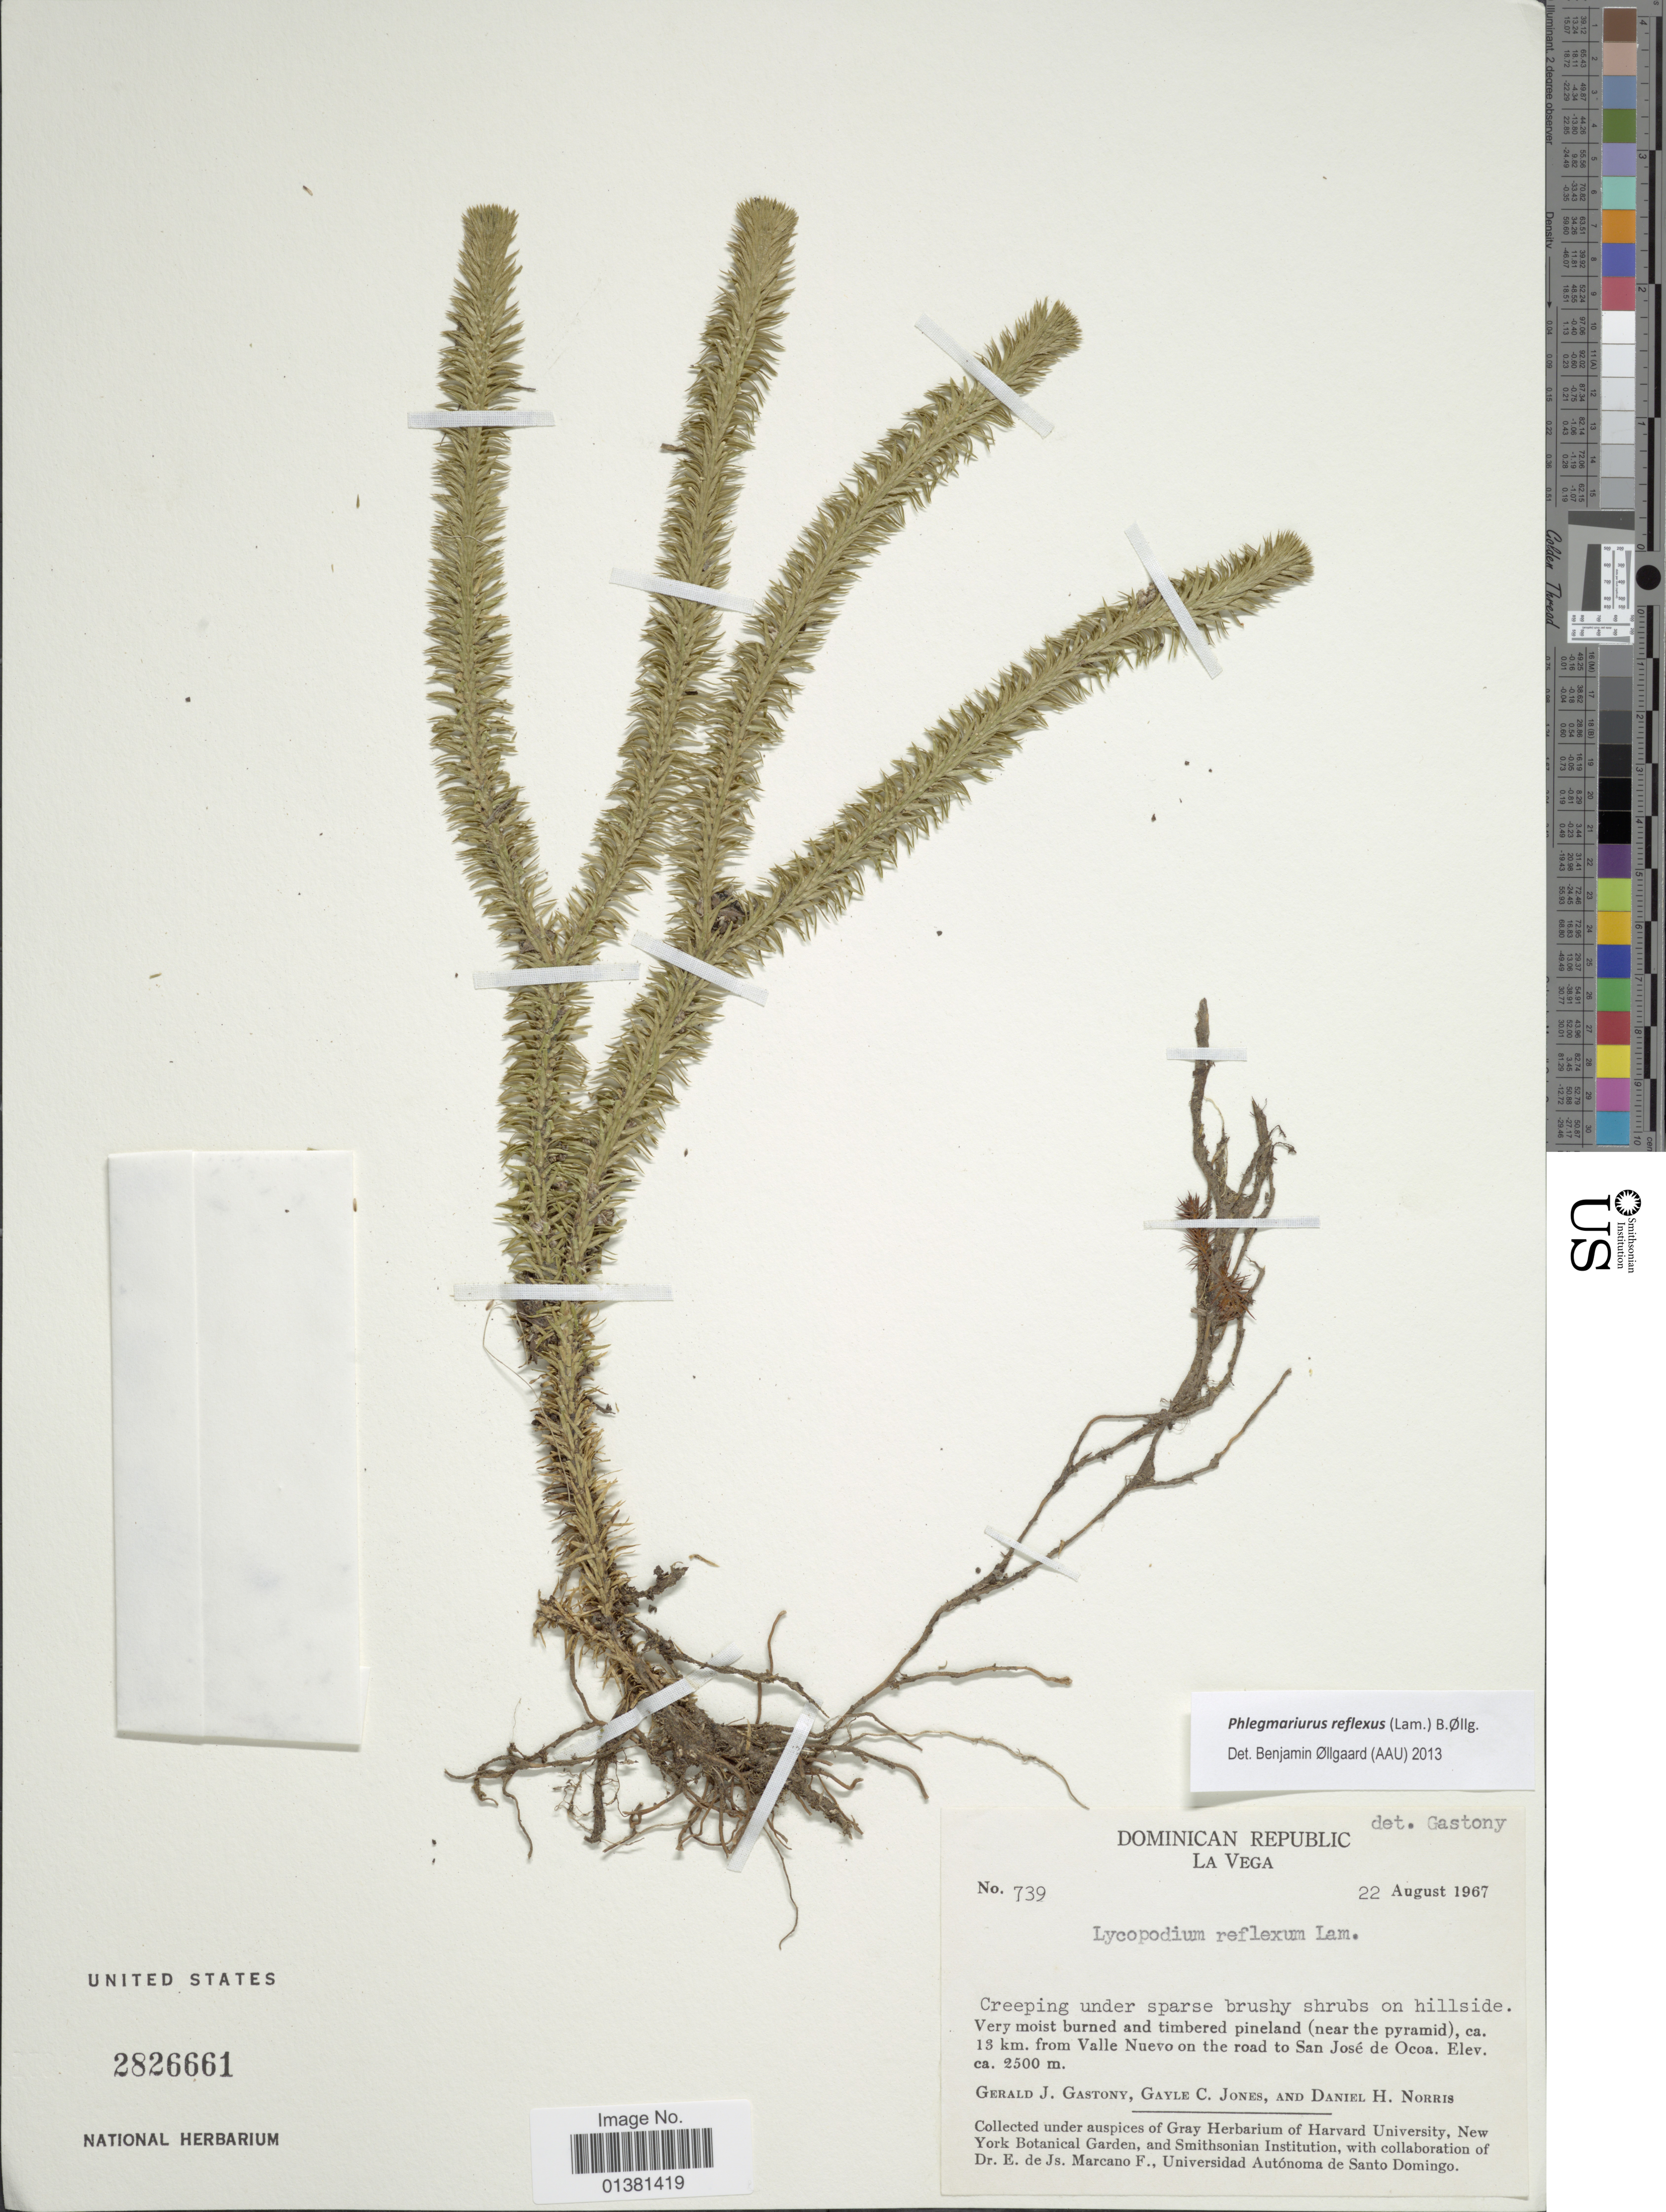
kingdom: Plantae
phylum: Tracheophyta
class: Lycopodiopsida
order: Lycopodiales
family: Lycopodiaceae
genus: Phlegmariurus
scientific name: Phlegmariurus reflexus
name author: (Lam.) B. Øllg.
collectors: G. Gastony, G. C. Jones & D. H. Norris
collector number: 739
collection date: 1967-08-22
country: Dominican Republic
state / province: La Vega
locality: Very moist burned and timbered pineland (near the pyramid), ca. 13 km. from Valle Nuevo on the road to San José de Ocoa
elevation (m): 2500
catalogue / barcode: US 2826661